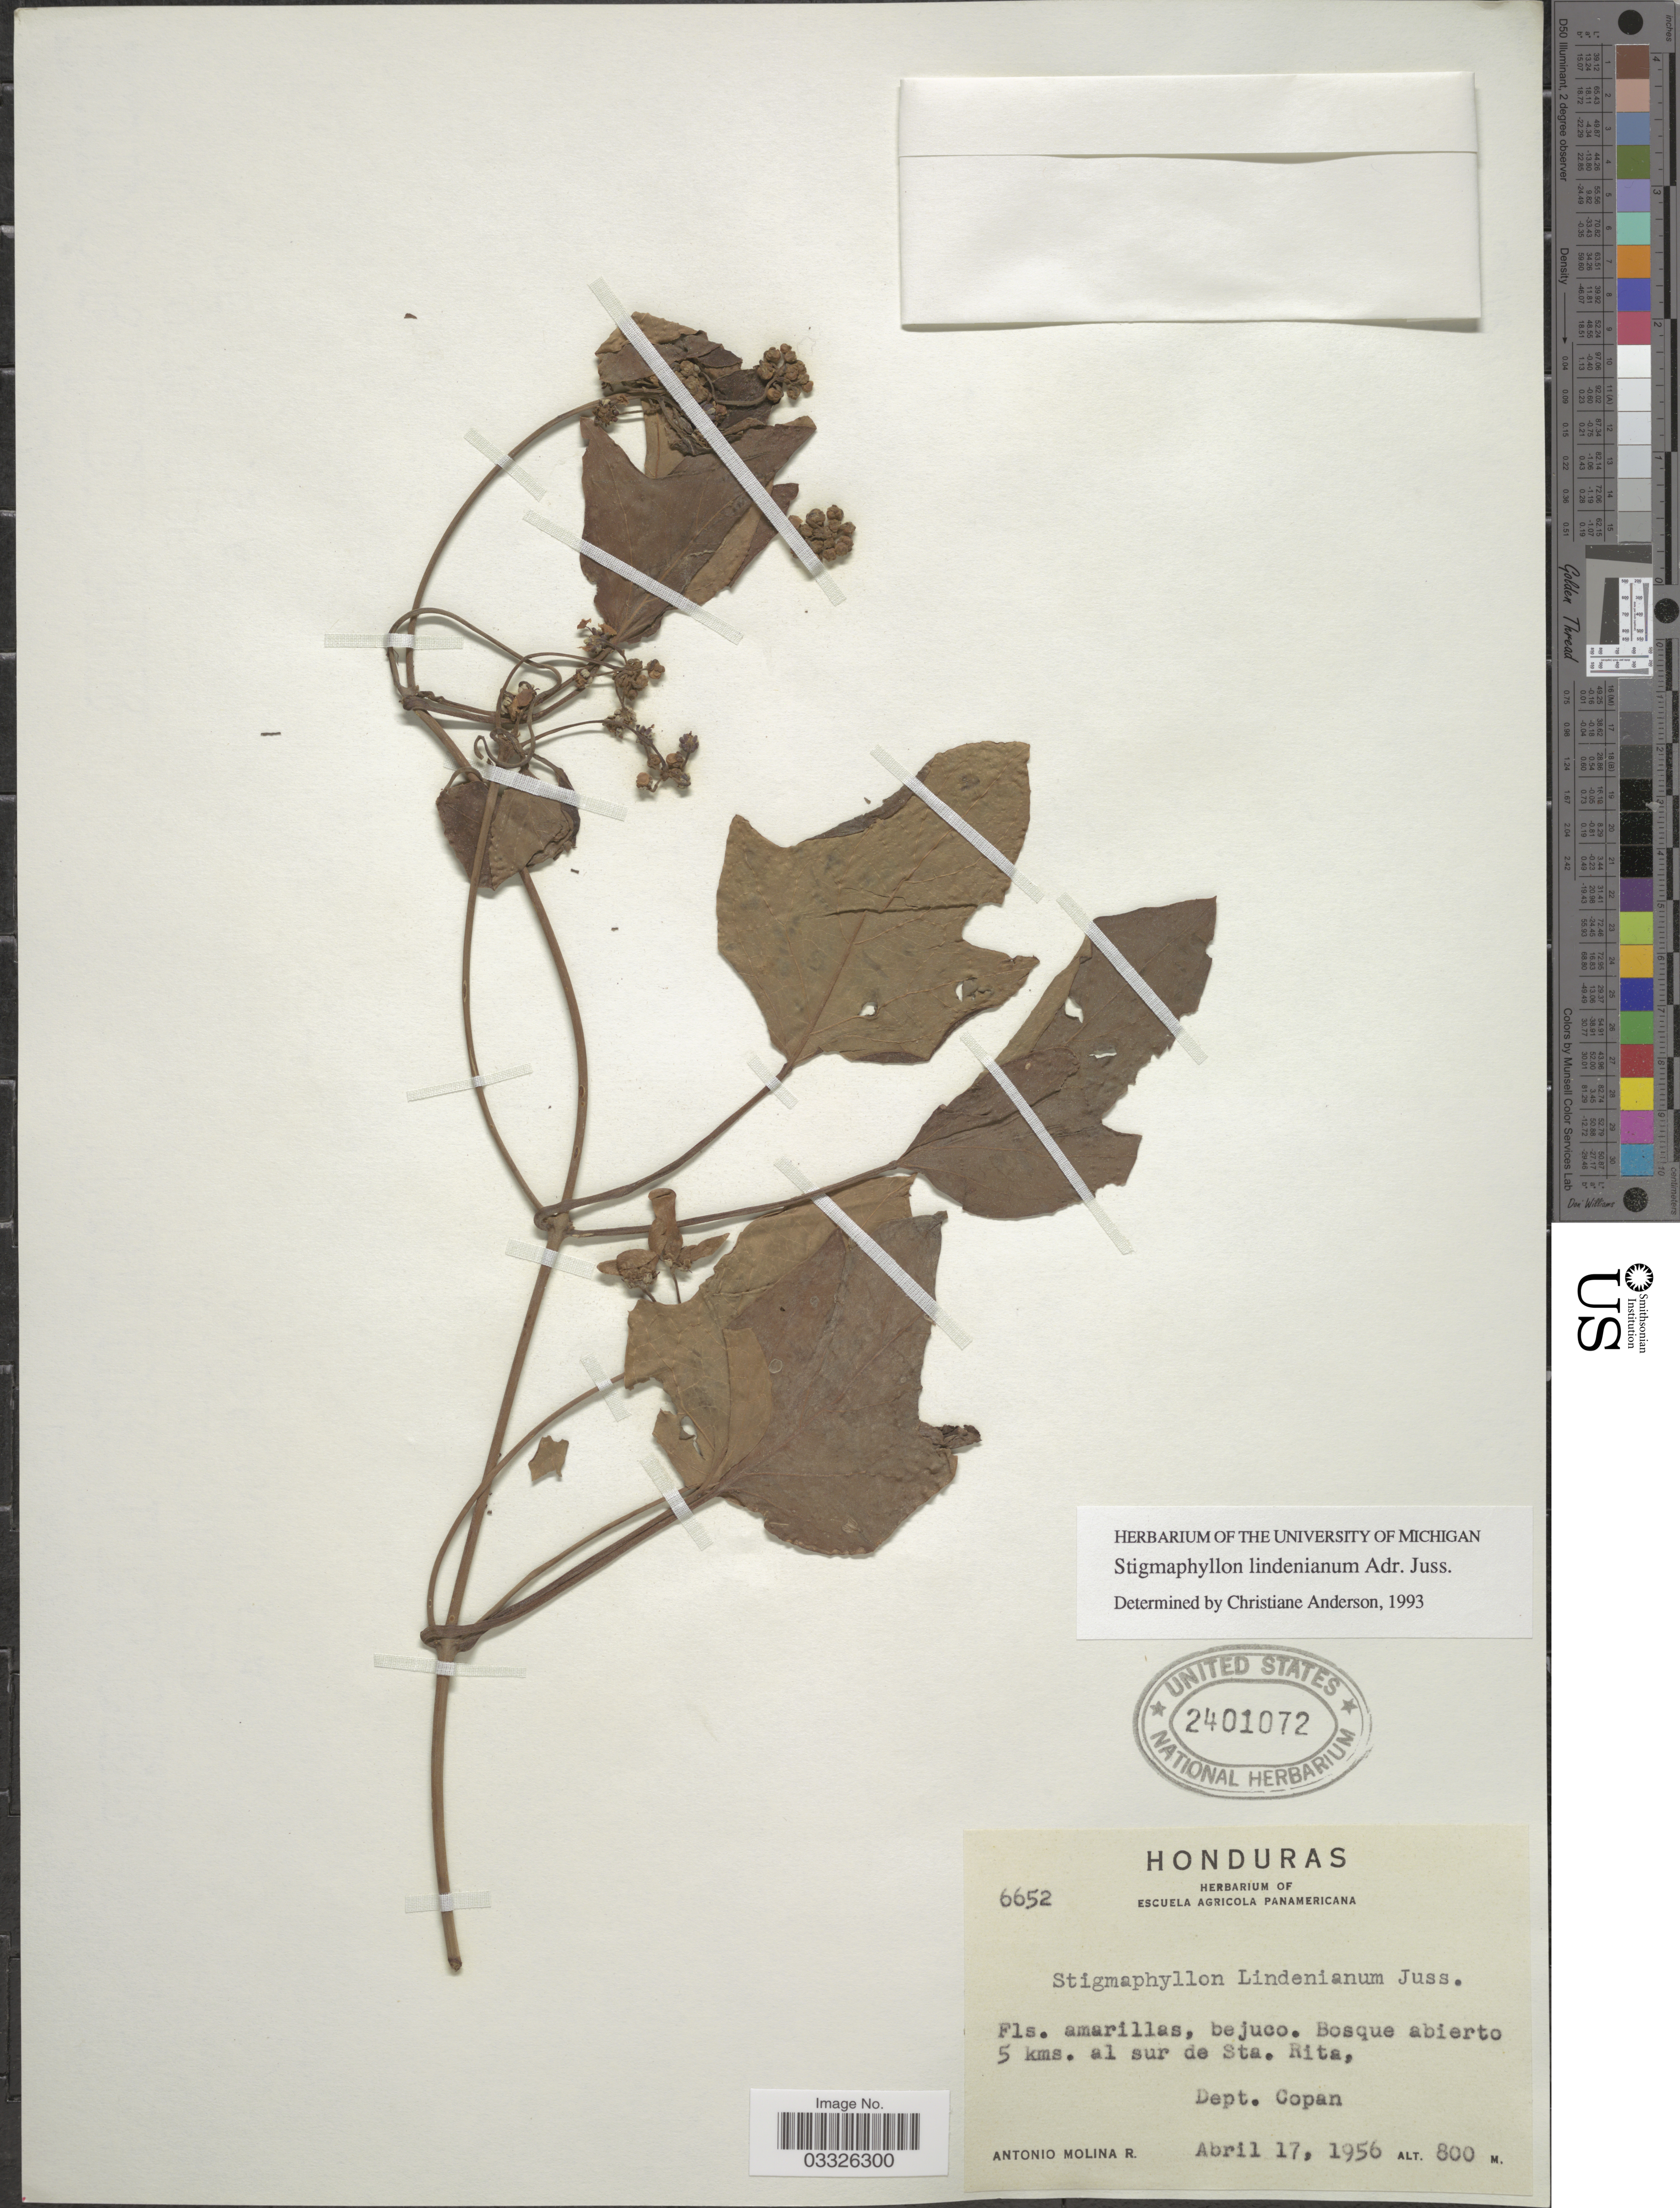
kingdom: Plantae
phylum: Tracheophyta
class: Magnoliopsida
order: Malpighiales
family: Malpighiaceae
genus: Stigmaphyllon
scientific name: Stigmaphyllon lindenianum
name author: A. Juss.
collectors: A. Molina R.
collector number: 6652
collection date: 1956-04-17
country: Honduras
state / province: Copán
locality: Bosque abierto 5 kms. al sur de Sta. Rita, Dept. Copan.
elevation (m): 800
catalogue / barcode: US 2401072